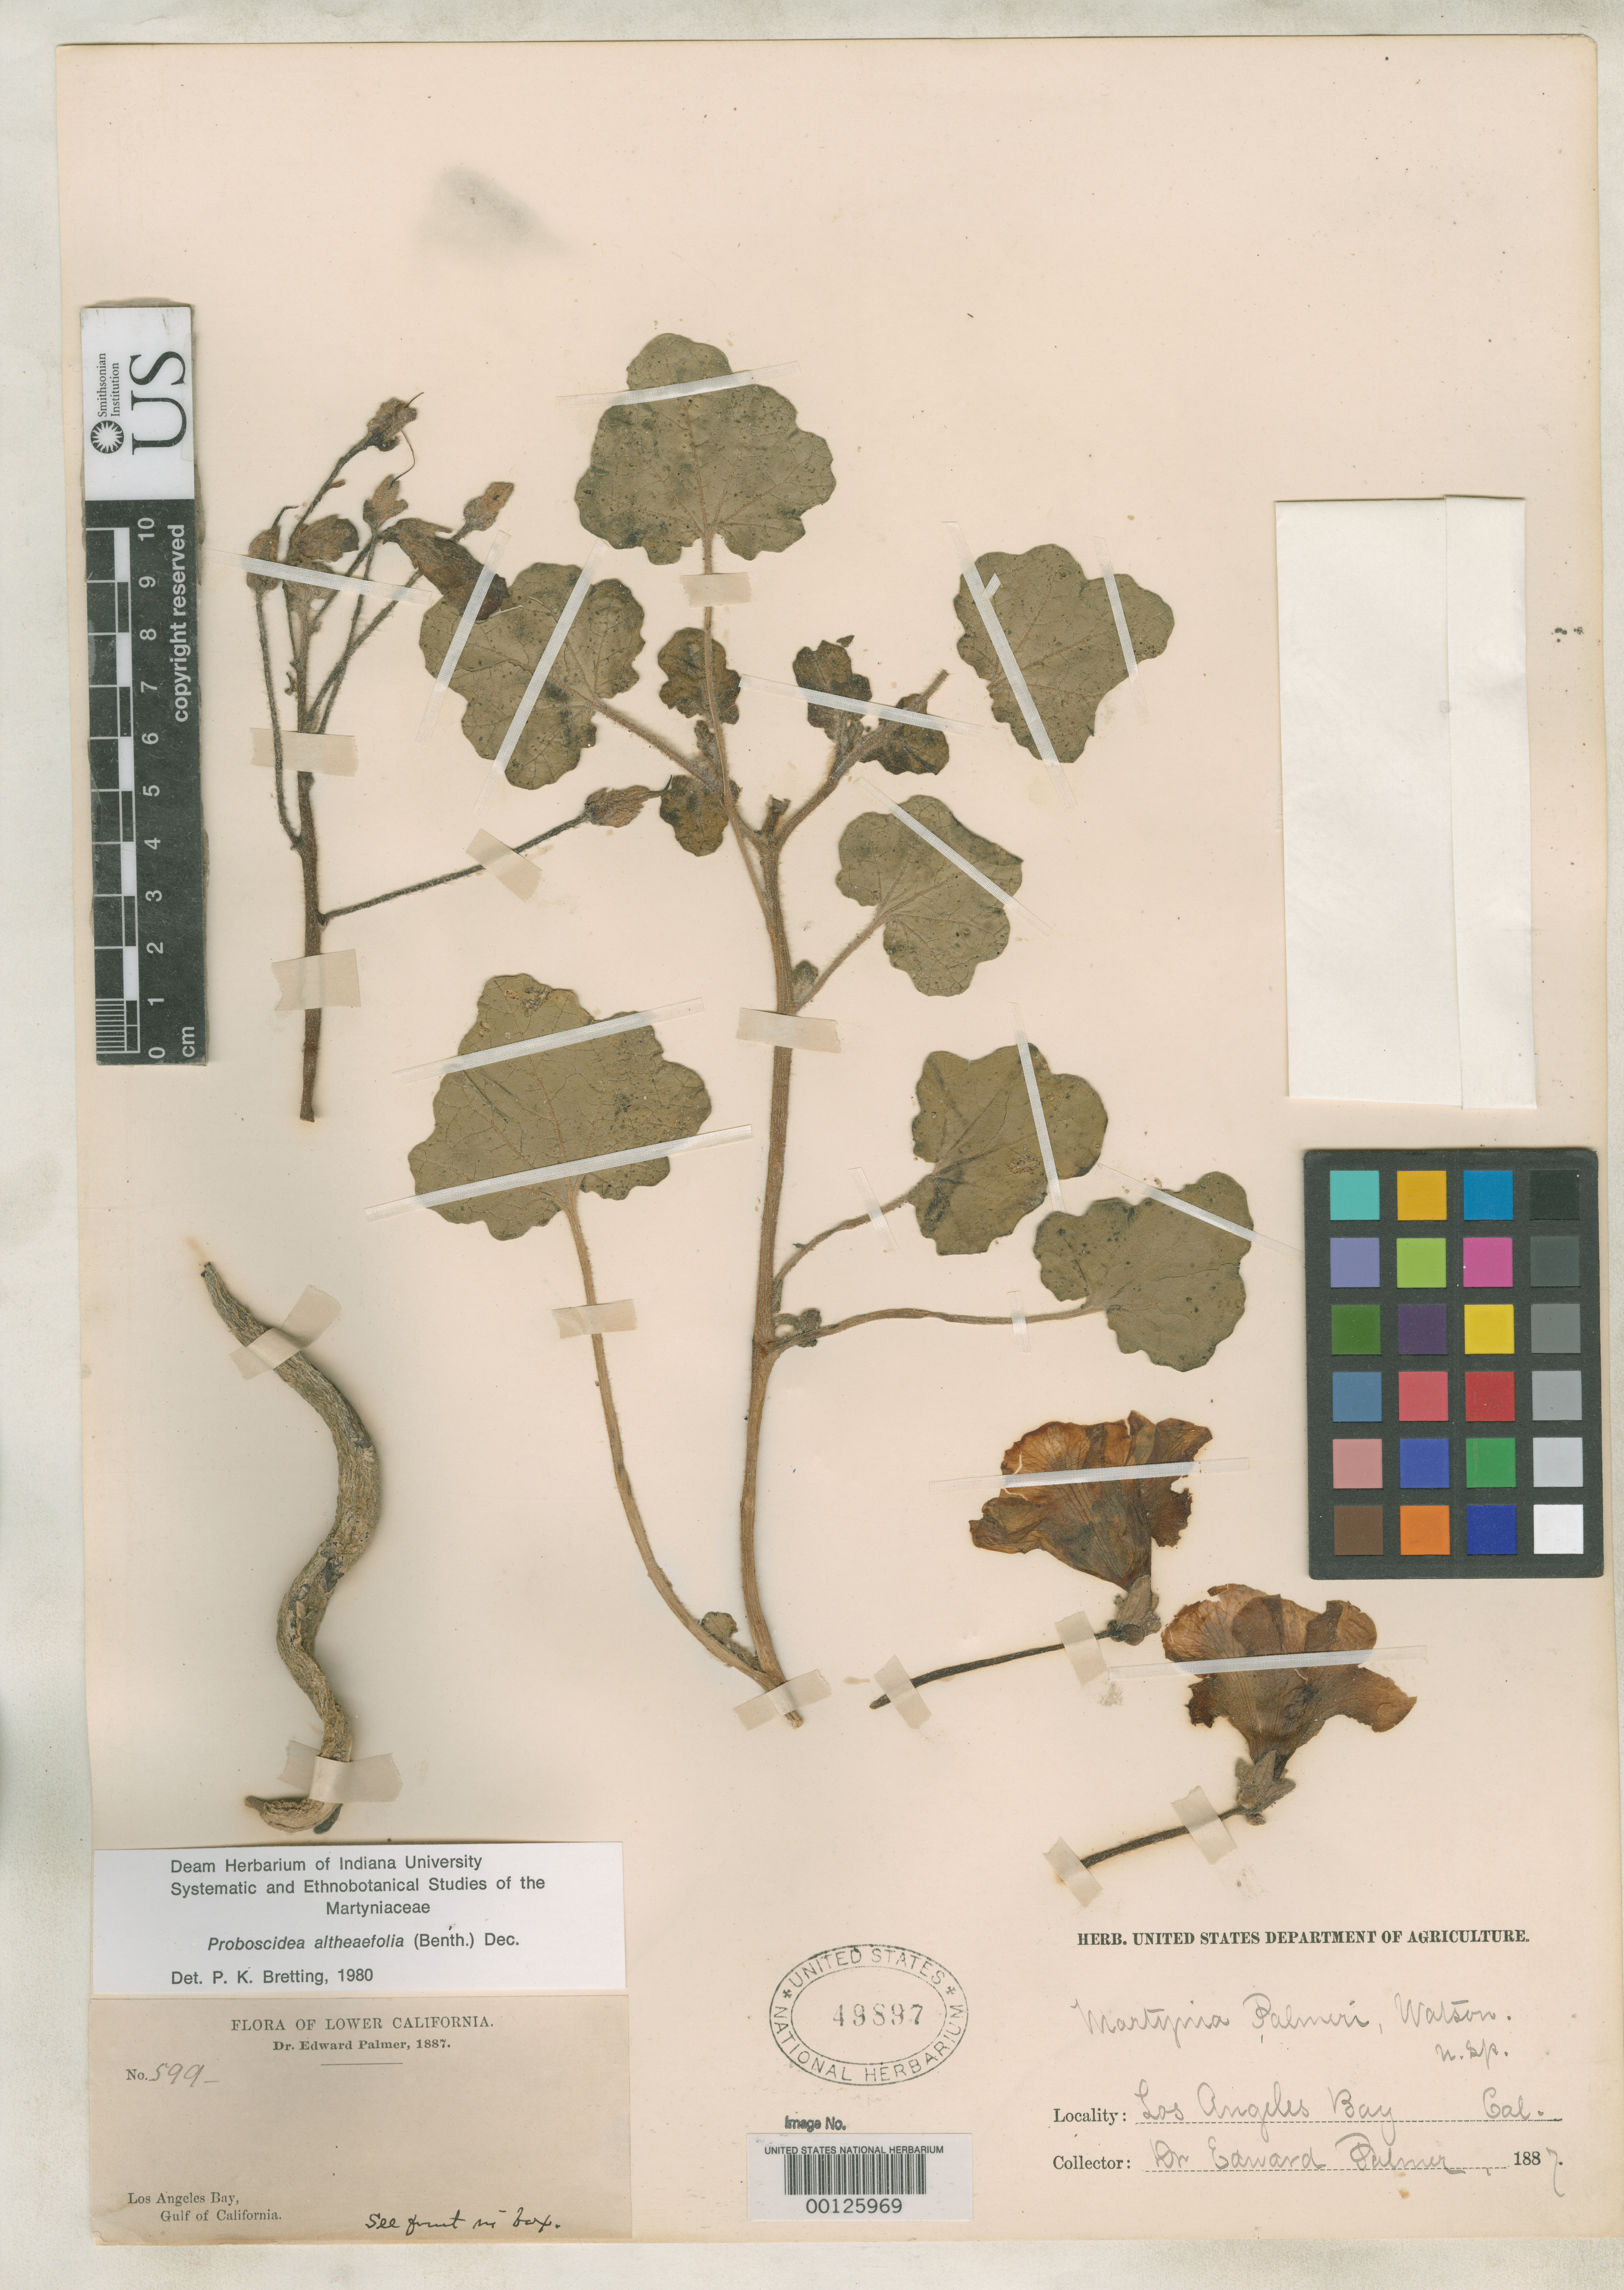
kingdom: Plantae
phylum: Tracheophyta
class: Magnoliopsida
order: Lamiales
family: Martyniaceae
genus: Martynia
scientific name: Martynia palmeri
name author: S. Watson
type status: Isotype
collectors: E. Palmer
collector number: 599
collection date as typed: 1887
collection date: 1887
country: Mexico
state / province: Baja California Norte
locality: Los Angeles Bay, Gulf of California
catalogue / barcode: US 49897